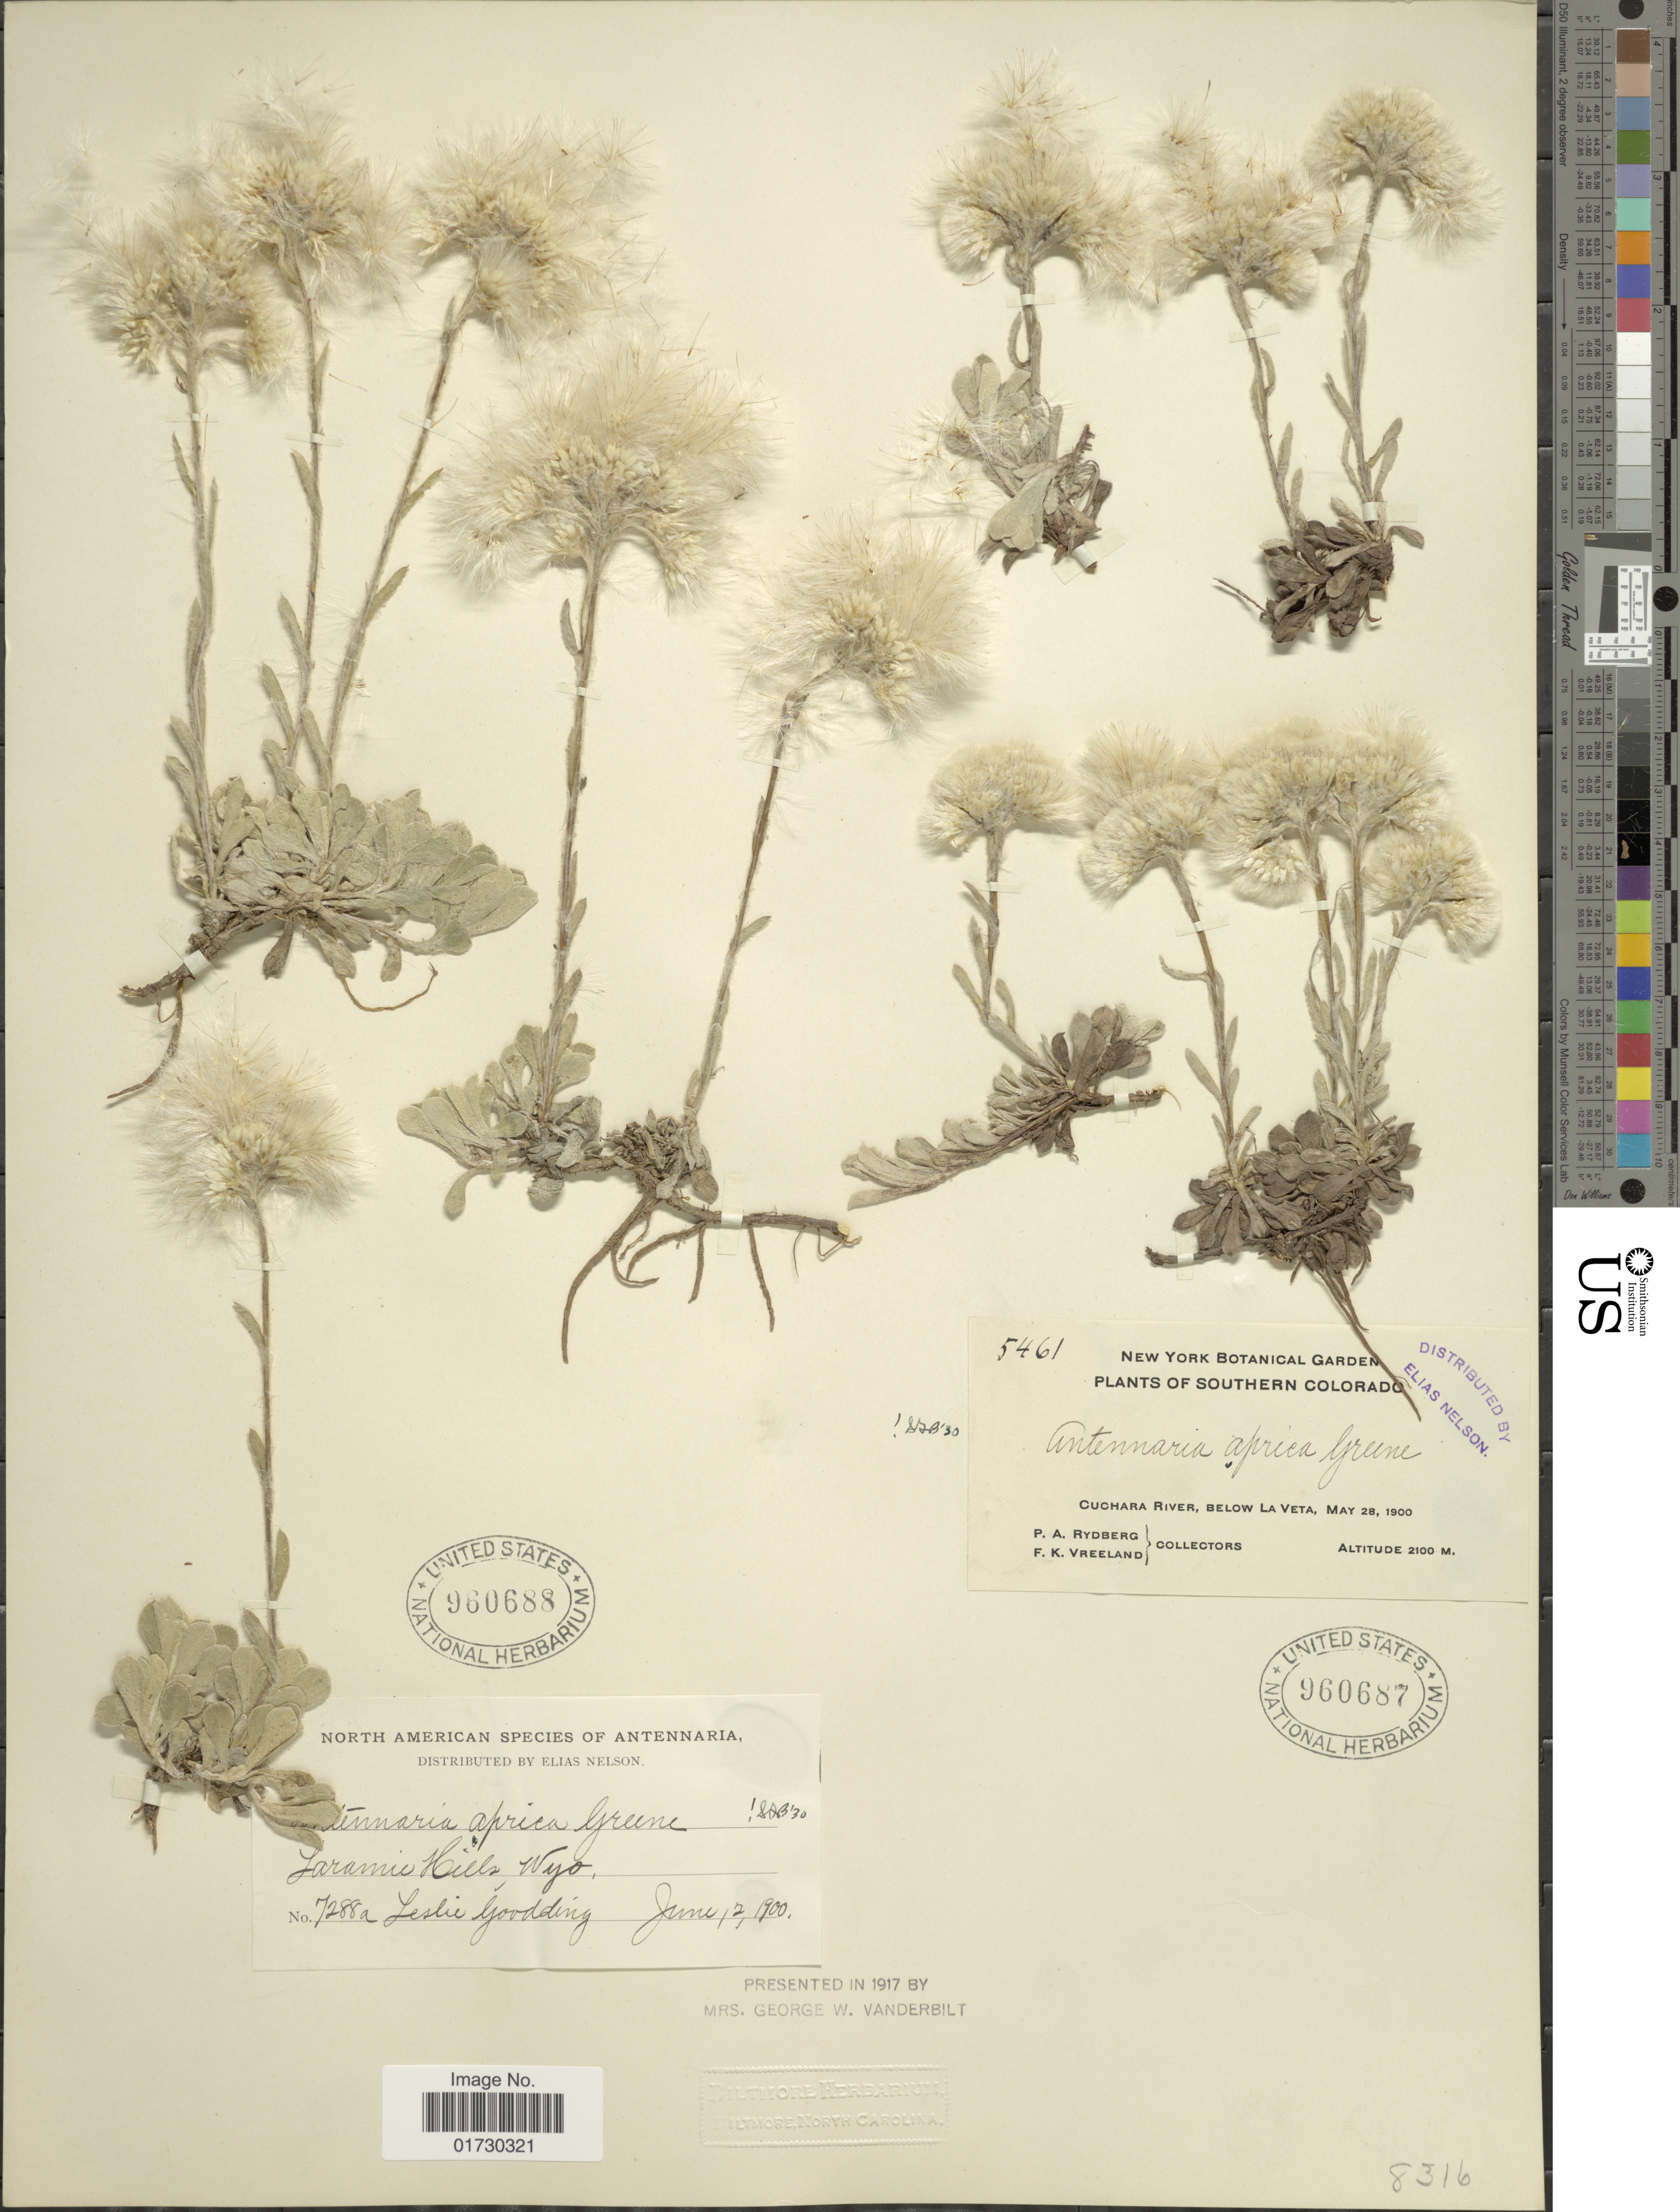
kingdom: Plantae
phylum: Tracheophyta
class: Magnoliopsida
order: Asterales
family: Asteraceae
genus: Antennaria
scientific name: Antennaria aprica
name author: Greene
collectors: L. N. Goodding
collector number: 7288a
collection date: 1900-06-12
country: United States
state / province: Wyoming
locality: Laramie Hills, Wyo.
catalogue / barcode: US 960688